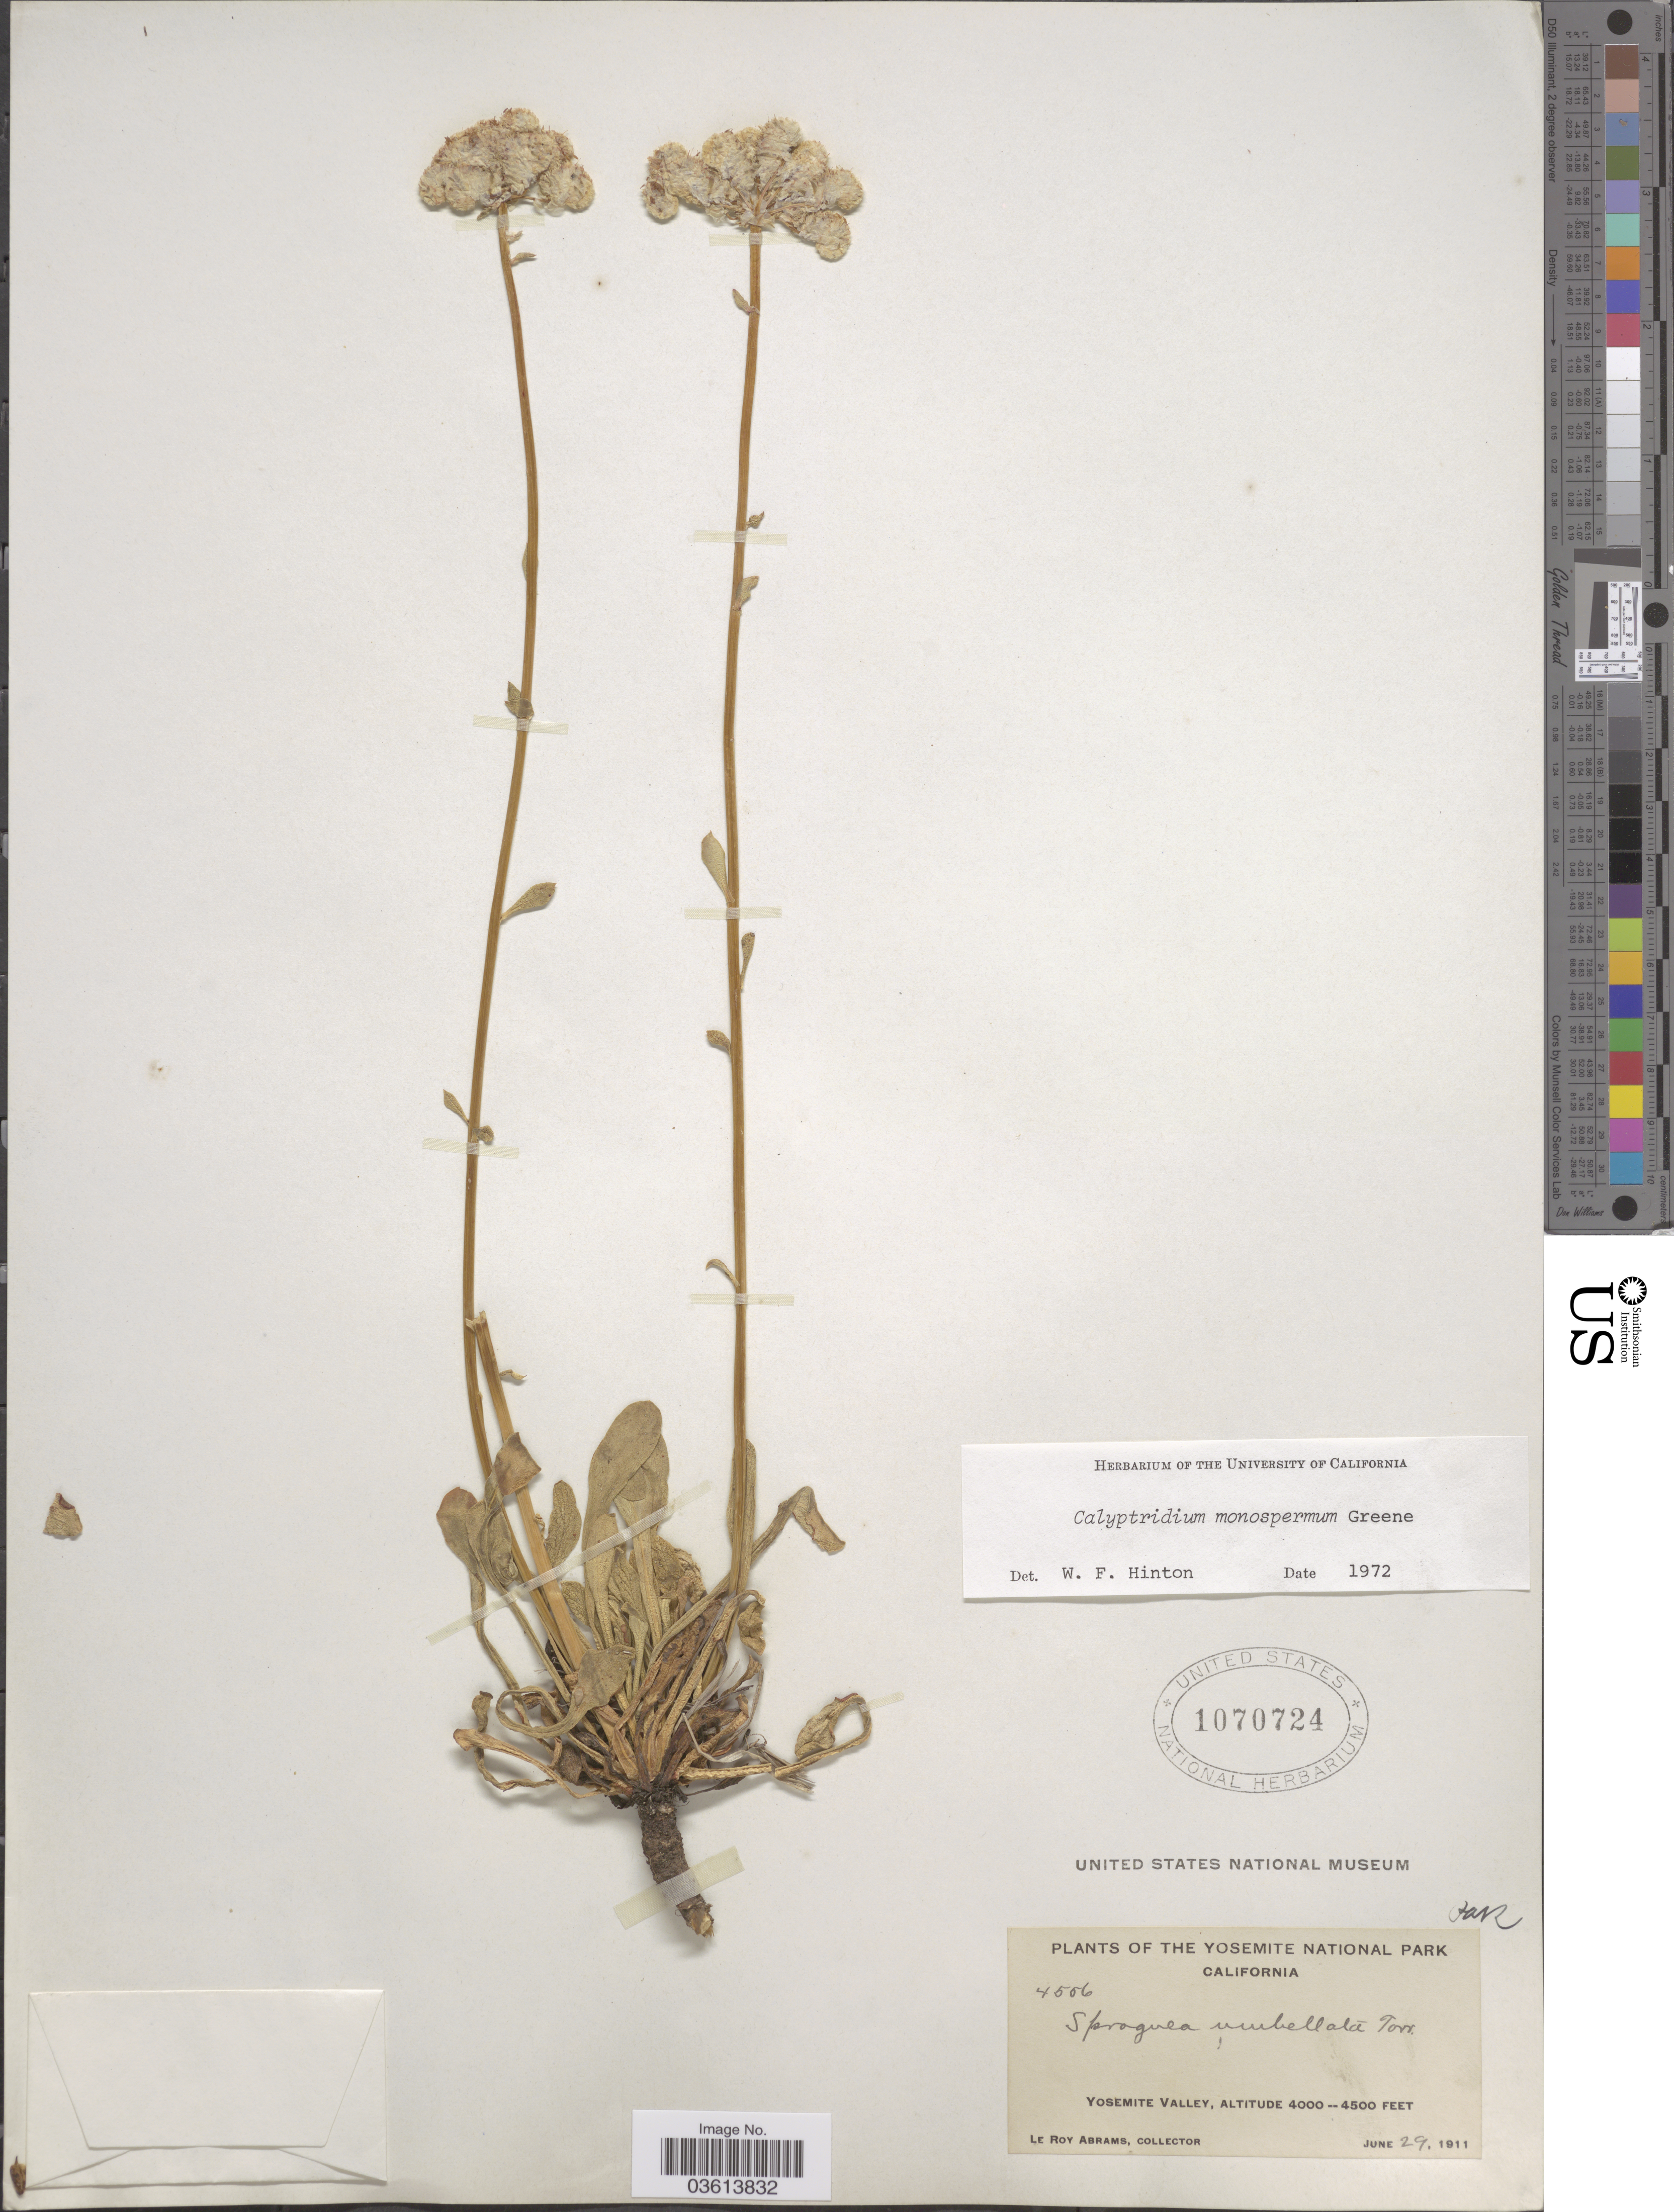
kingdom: Plantae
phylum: Tracheophyta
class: Magnoliopsida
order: Caryophyllales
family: Montiaceae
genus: Calyptridium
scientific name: Calyptridium monospermum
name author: Greene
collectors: L. Abrams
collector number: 4556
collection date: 1911-06-29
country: United States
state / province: California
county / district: Mariposa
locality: Yosemite National Park. Yosemite Valley.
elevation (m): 1219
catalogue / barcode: US 1070724